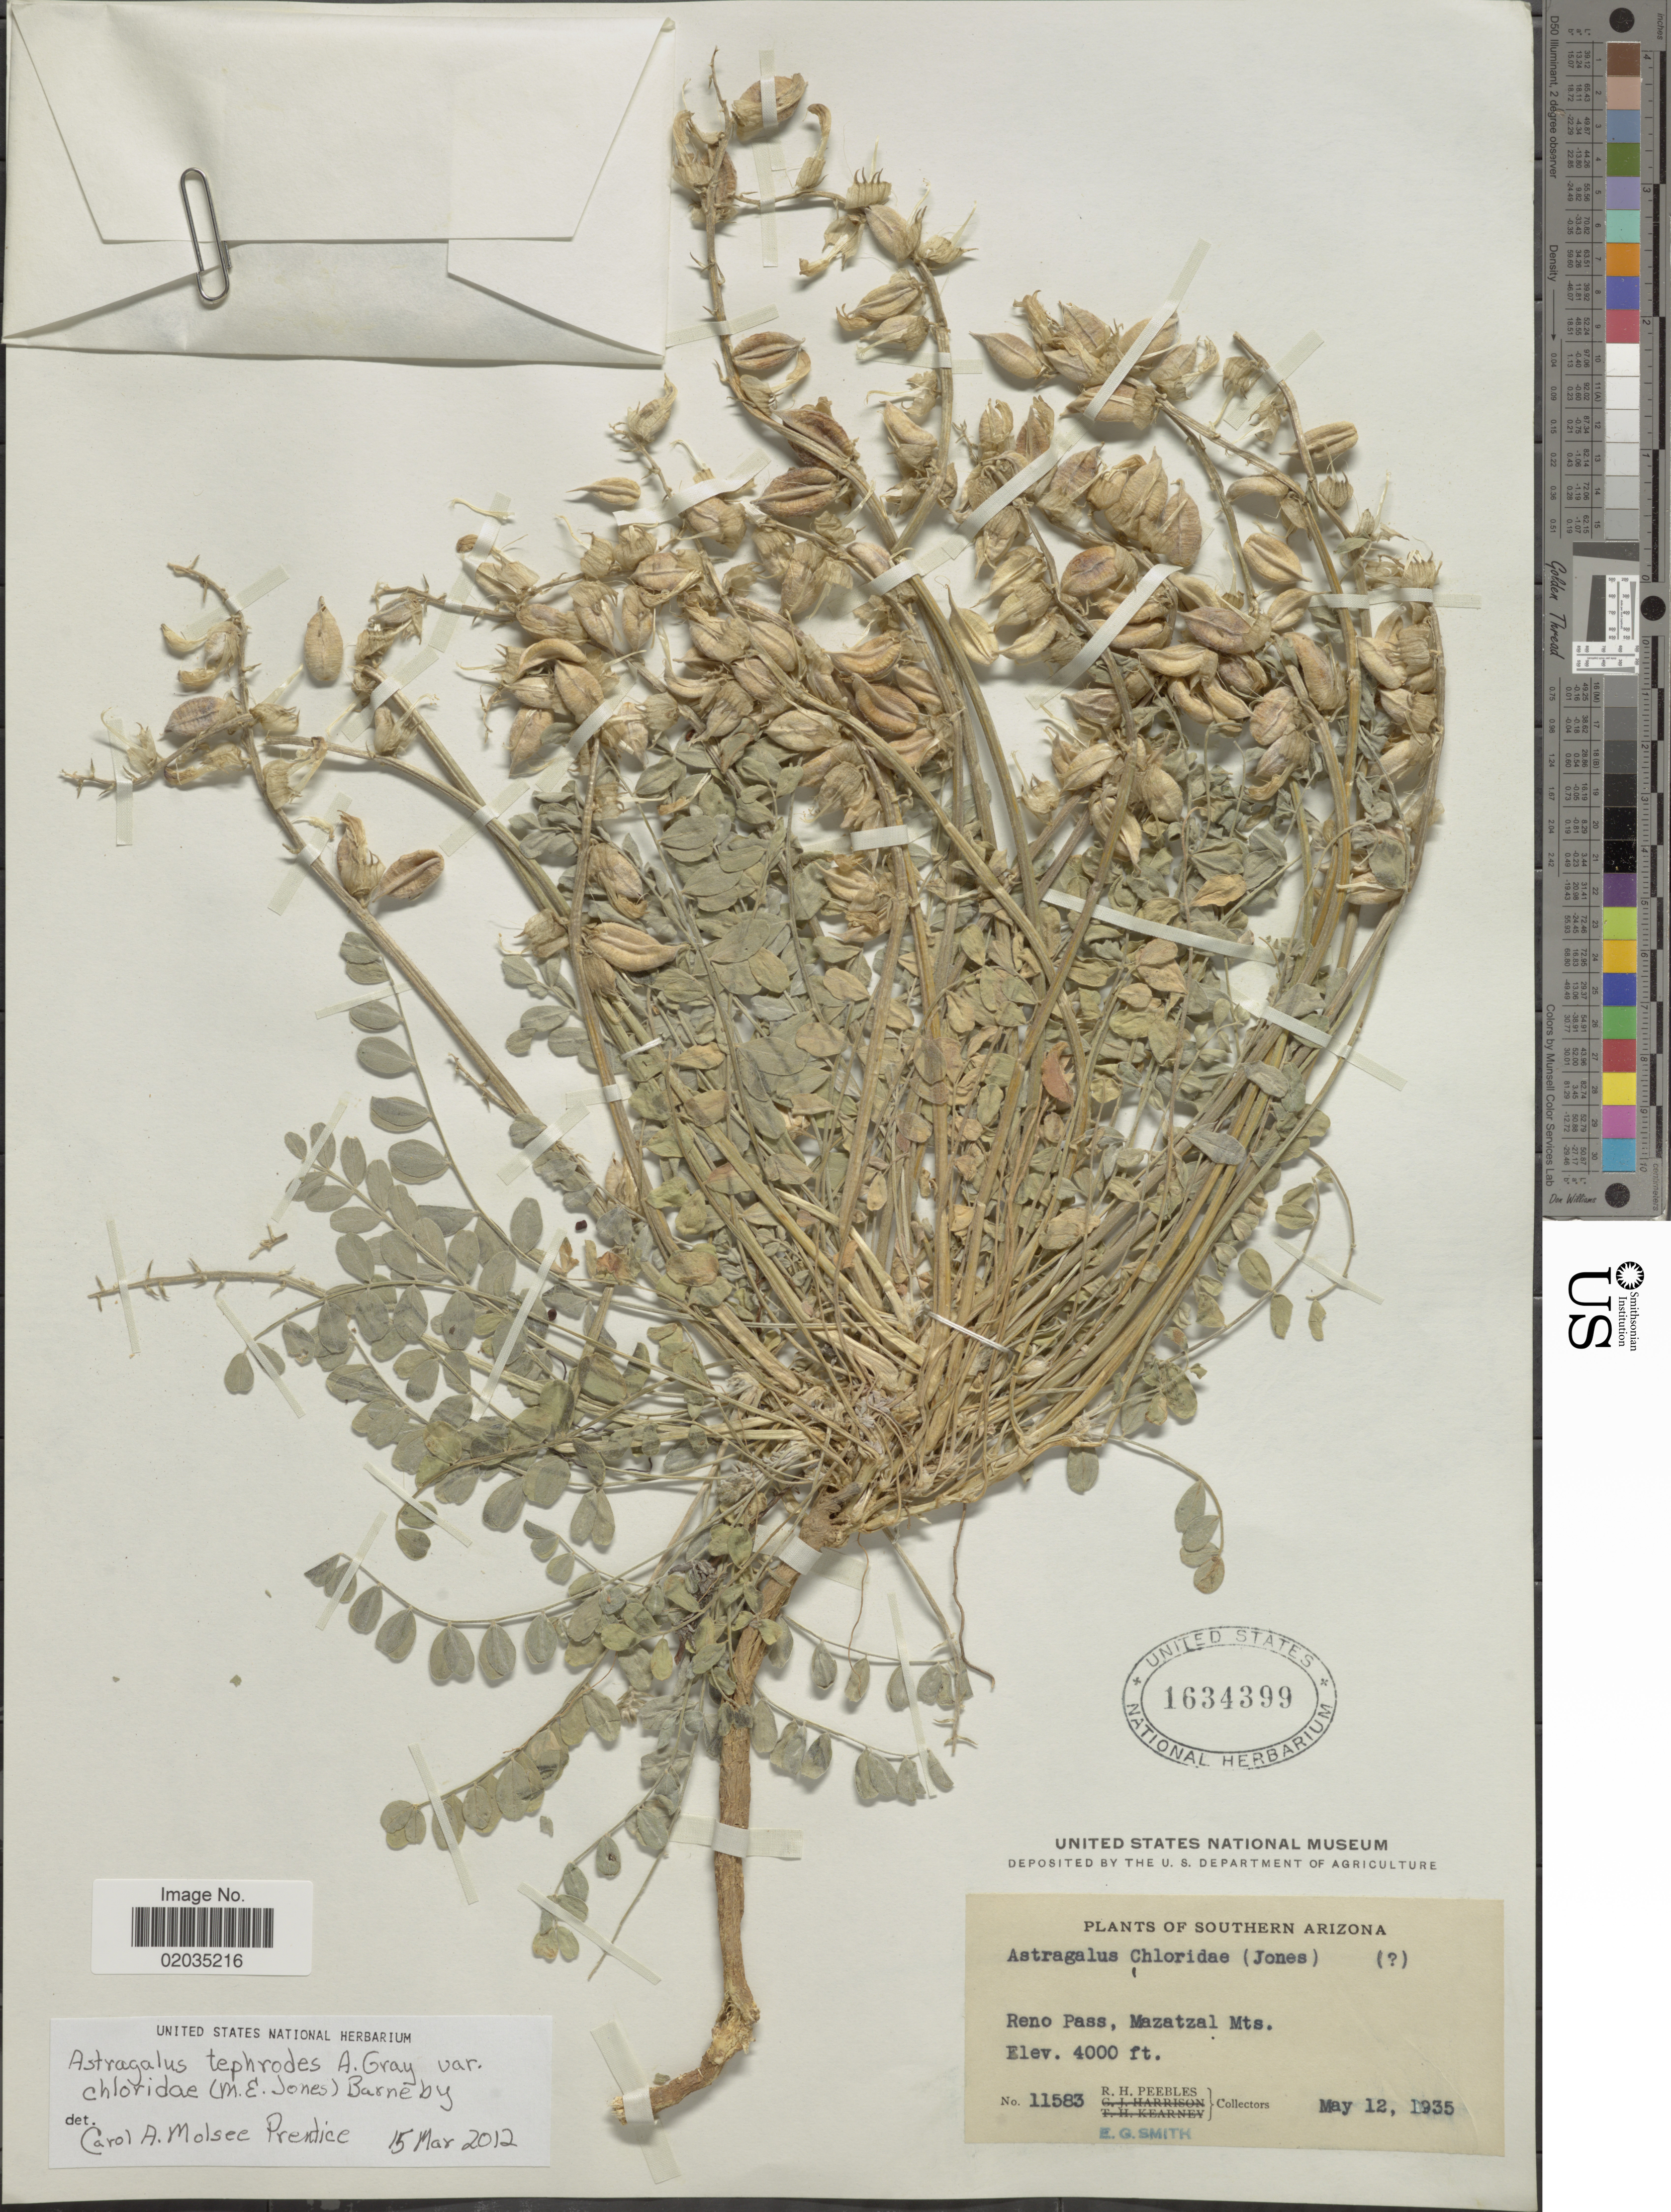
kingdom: Plantae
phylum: Tracheophyta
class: Magnoliopsida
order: Fabales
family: Fabaceae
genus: Astragalus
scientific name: Astragalus tephrodes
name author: A. Gray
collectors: R. H. Peebles & E. G. Smith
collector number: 11583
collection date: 1935-05-12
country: United States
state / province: Arizona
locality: Southern Arizona, Reno Pas, Mazatzal Mts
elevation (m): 1219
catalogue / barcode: US 1634399